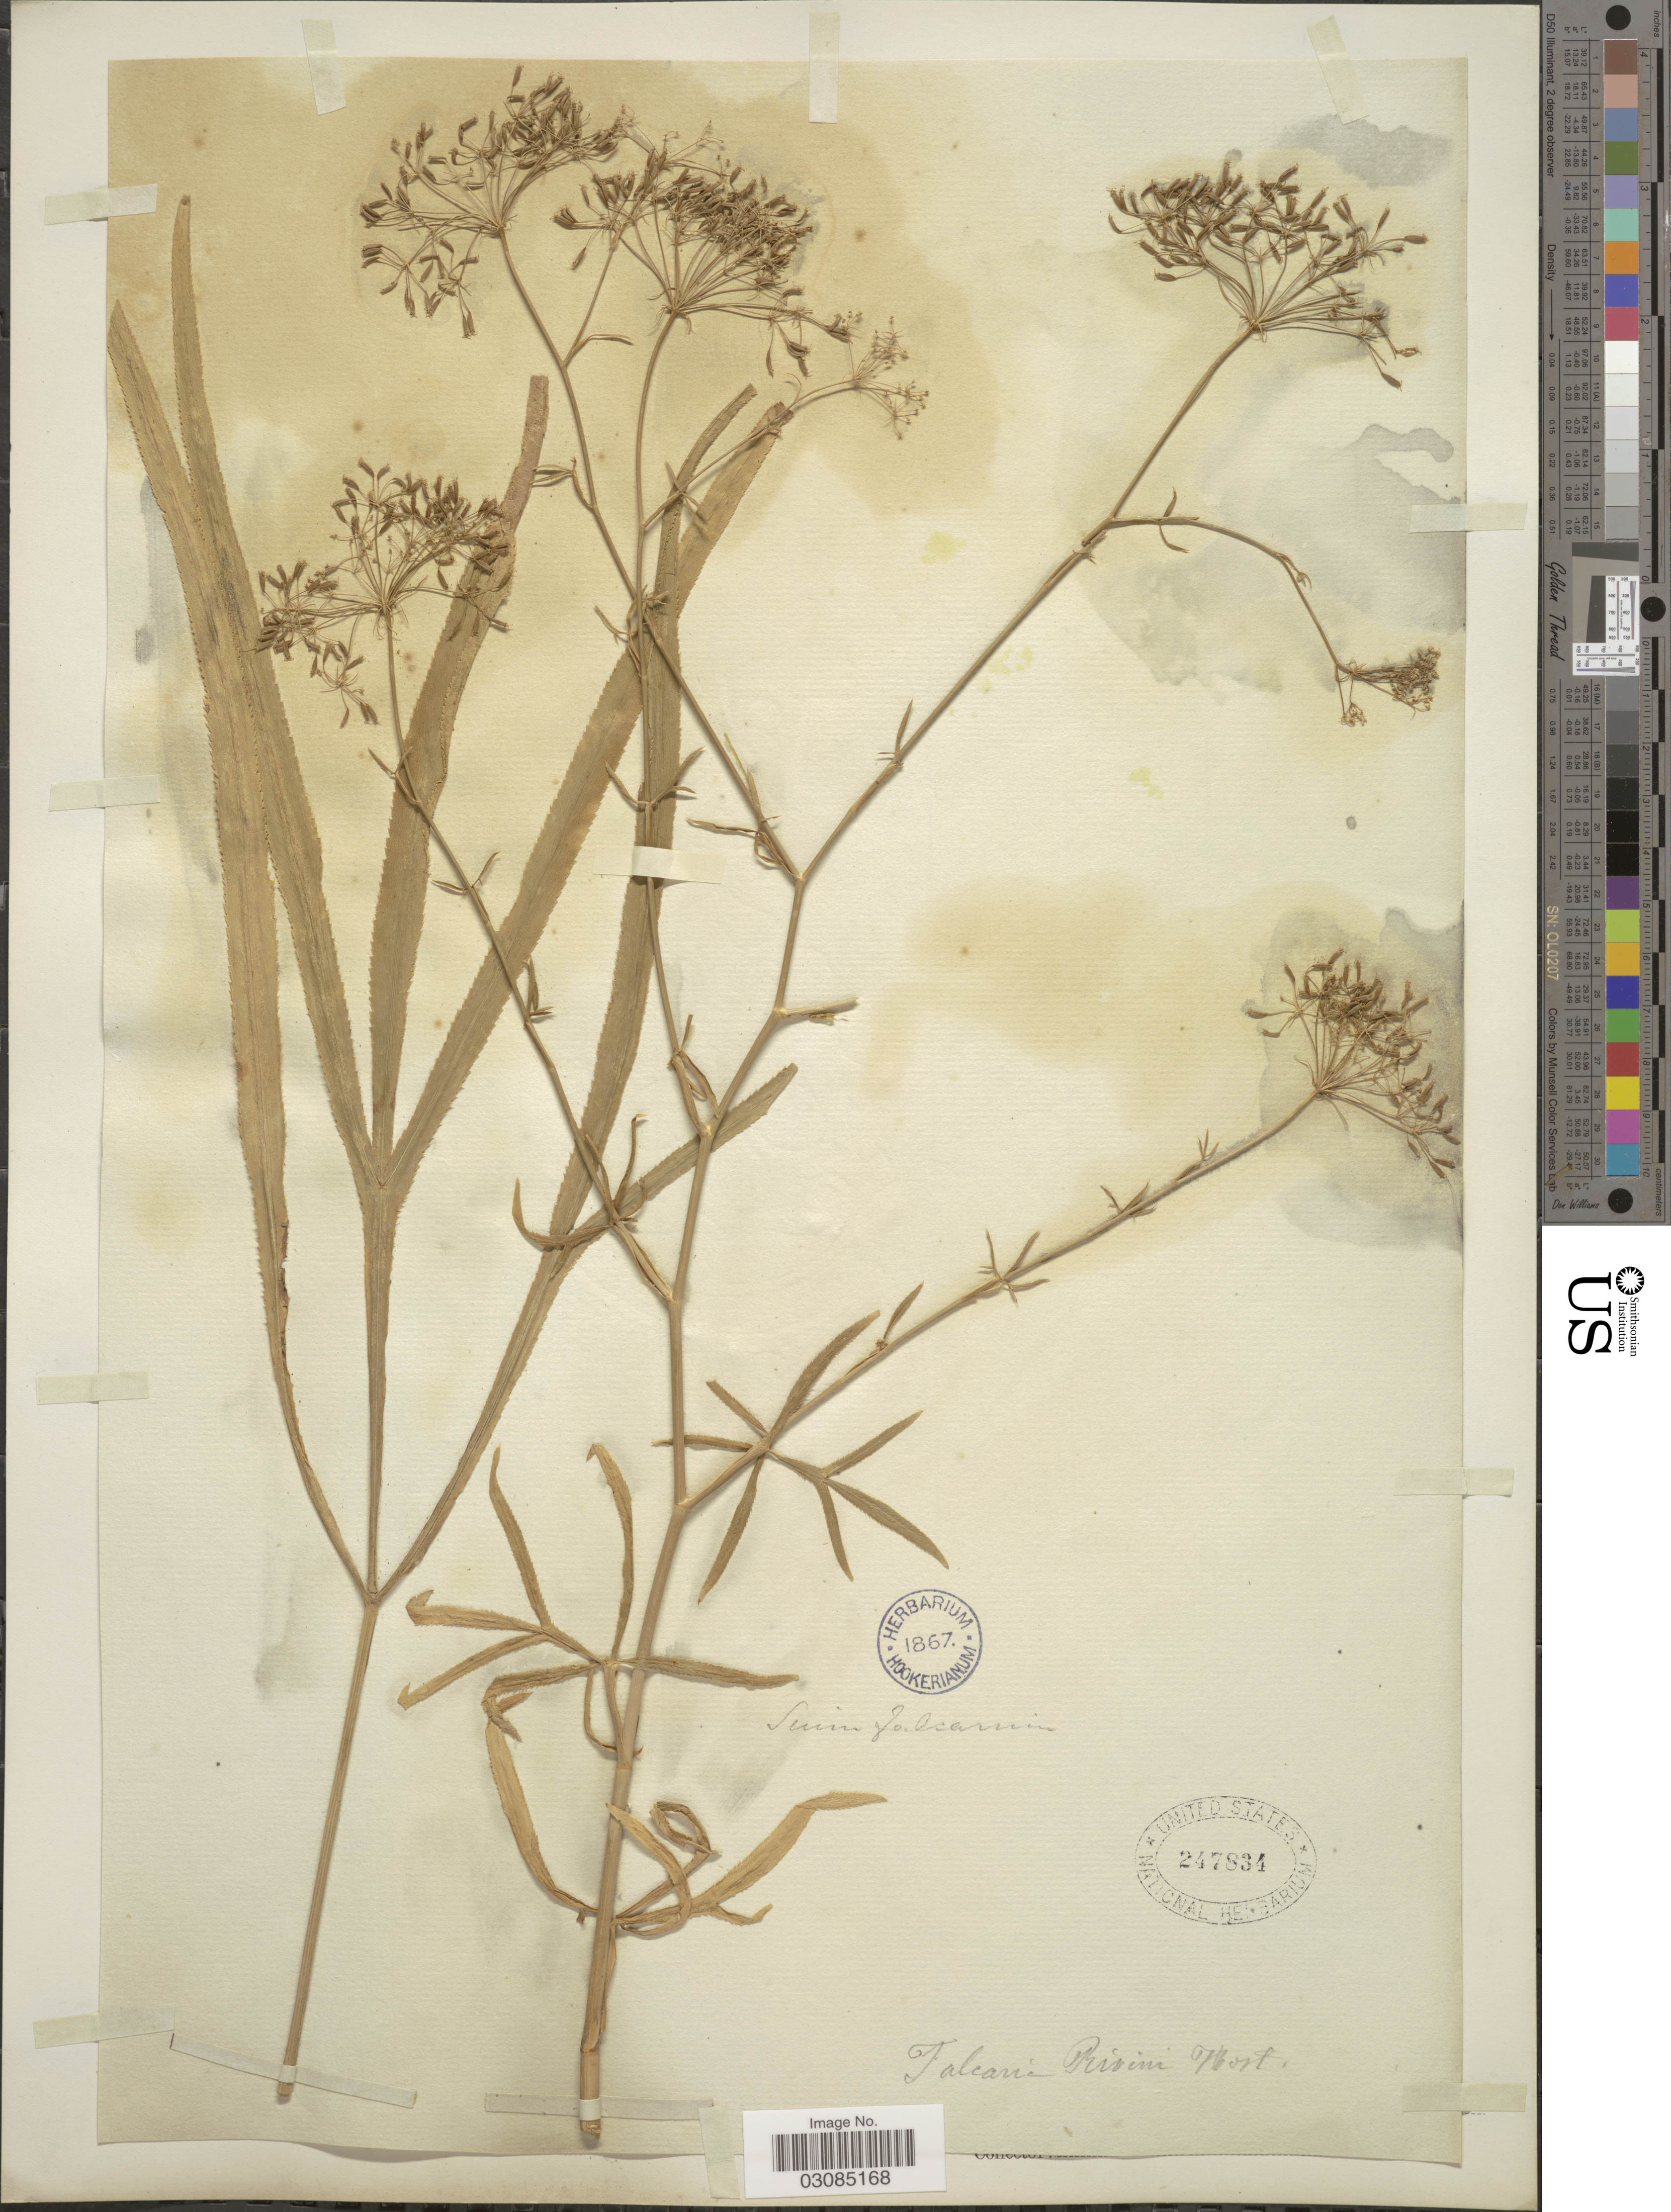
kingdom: Plantae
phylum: Tracheophyta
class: Magnoliopsida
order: Apiales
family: Apiaceae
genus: Falcaria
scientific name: Falcaria rivini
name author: Host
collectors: ex herb. Hookerianum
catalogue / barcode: US 247834